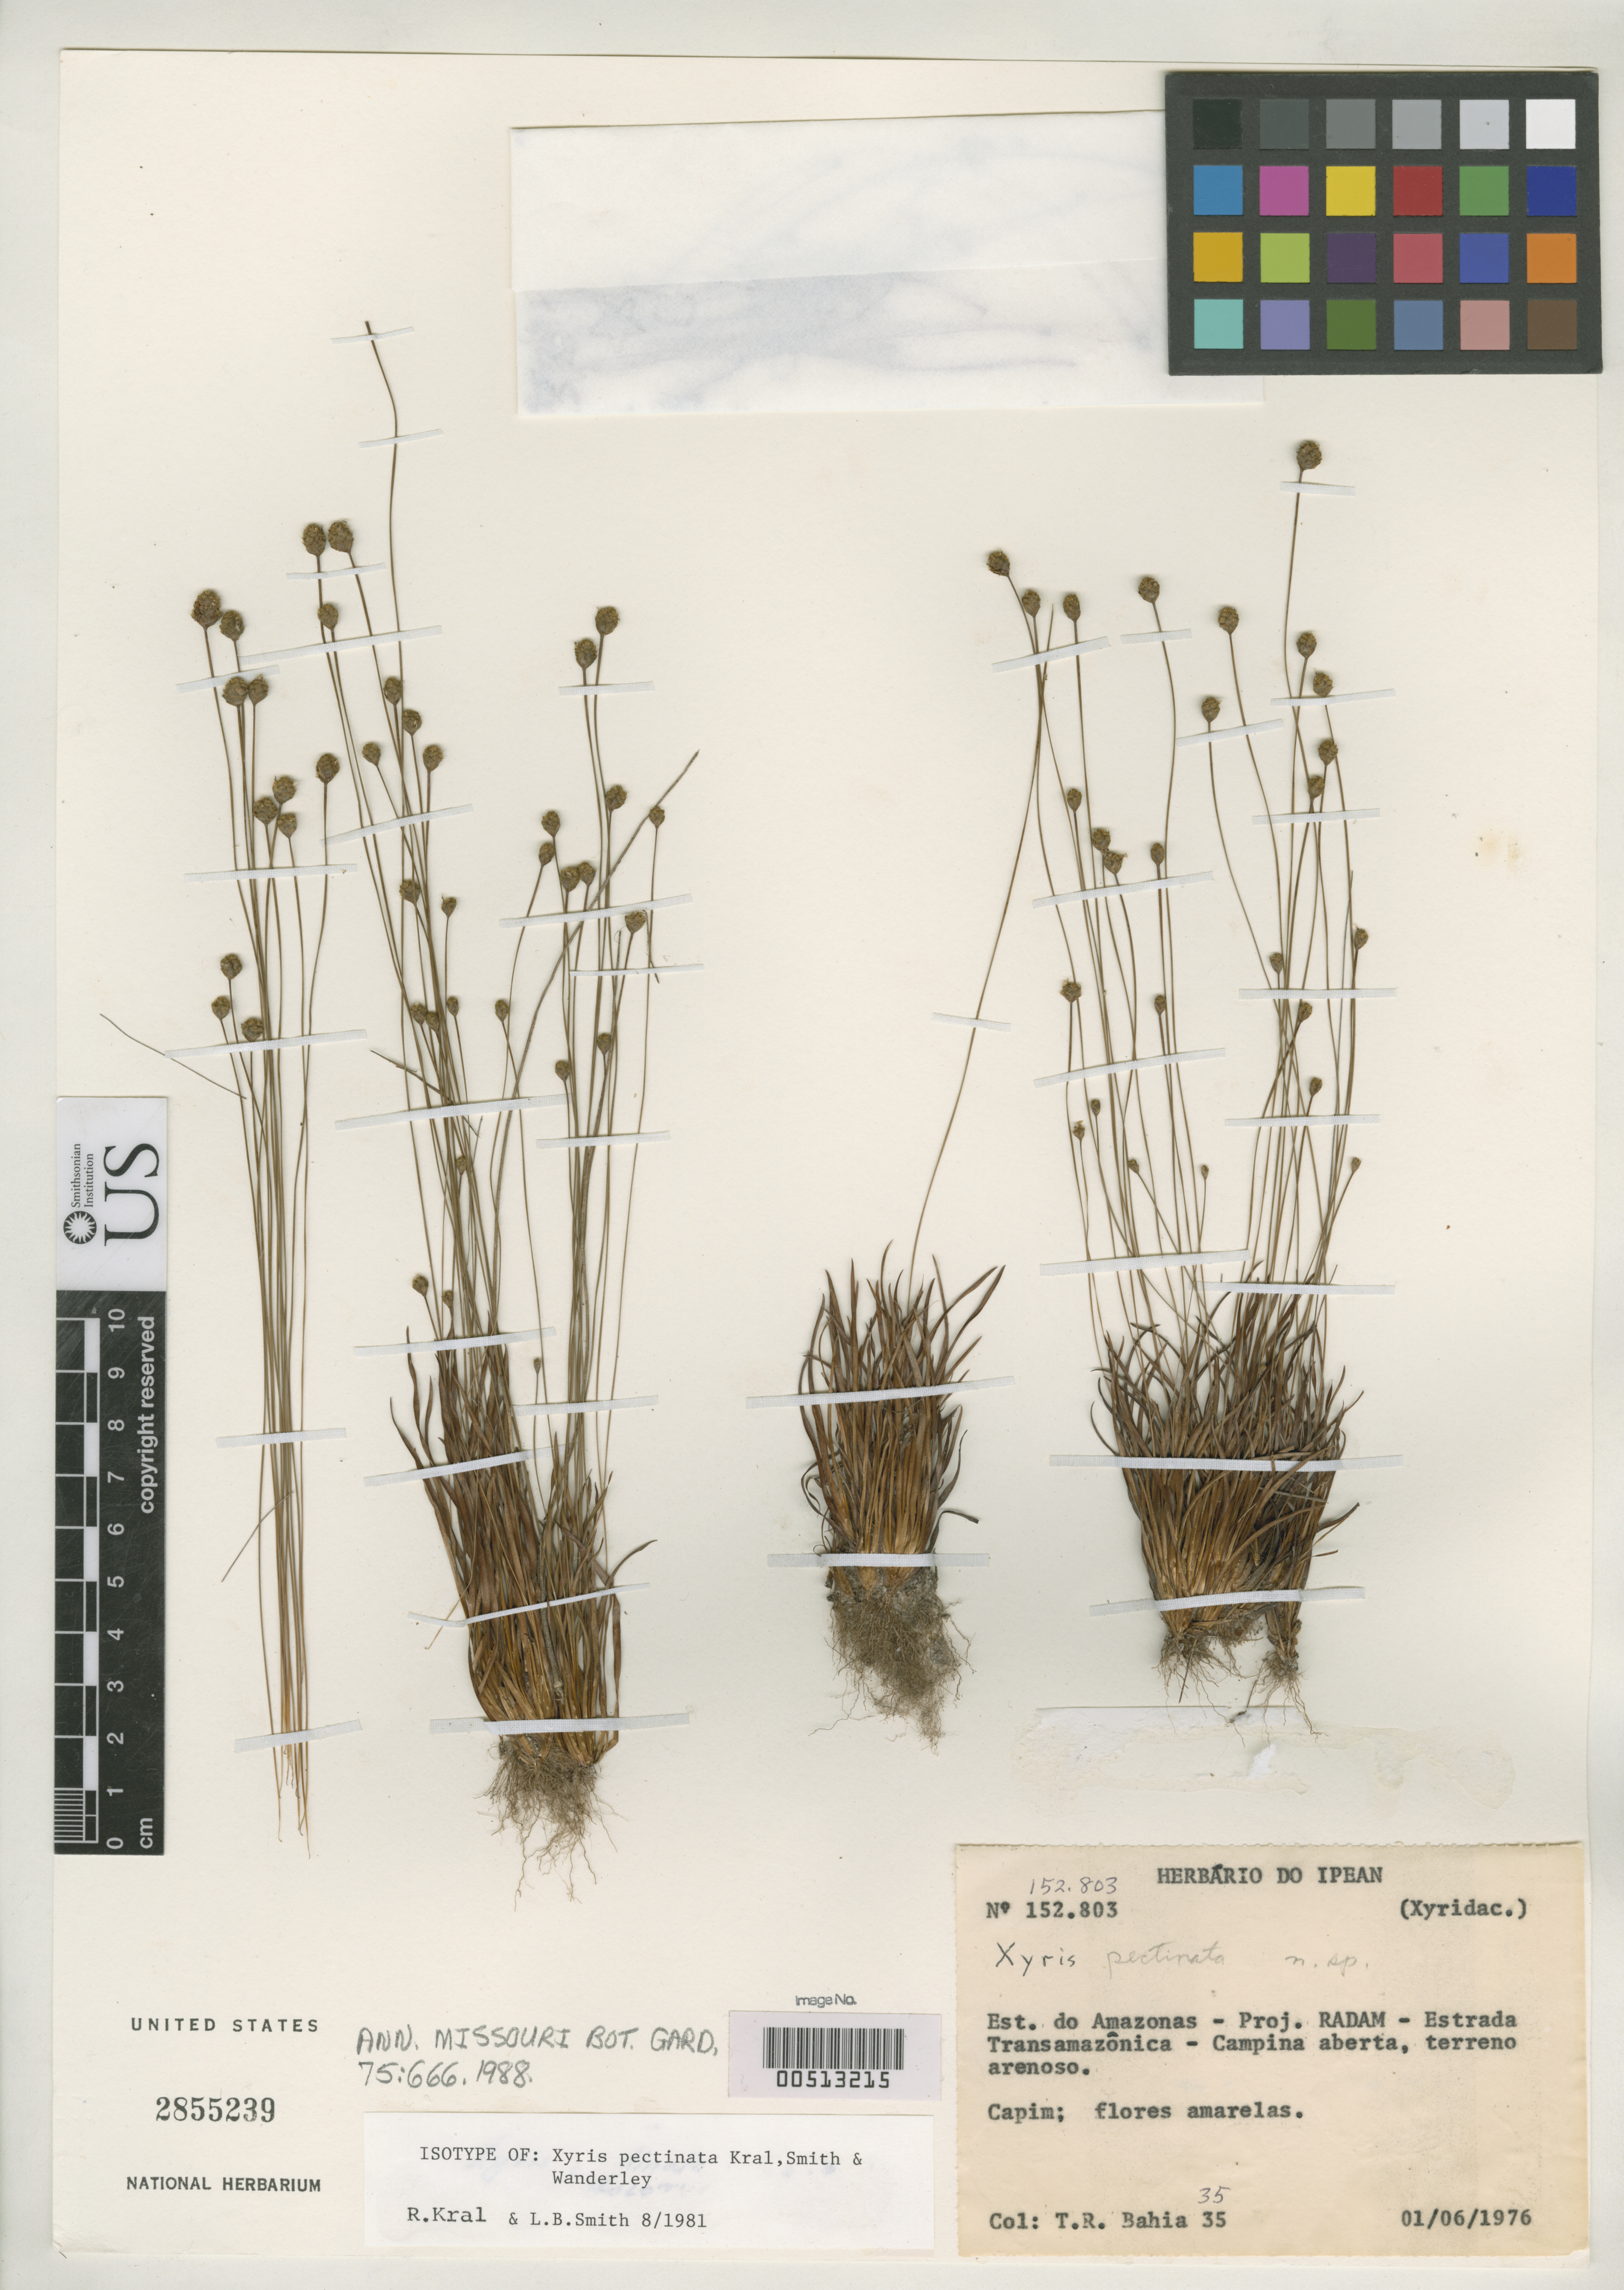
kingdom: Plantae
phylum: Tracheophyta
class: Liliopsida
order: Poales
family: Xyridaceae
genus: Xyris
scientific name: Xyris pectinata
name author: Kral et al.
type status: Isotype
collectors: T. R. Bahia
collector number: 35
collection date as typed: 01 Jun 1976 or 06 Jan 1976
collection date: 1976-01-06 or 1976-06-01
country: Brazil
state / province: Amazonas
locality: Proj. Radam, Estrada Transamazonica, Campina Aberta, Terreno Arenoso.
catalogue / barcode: US 2855239